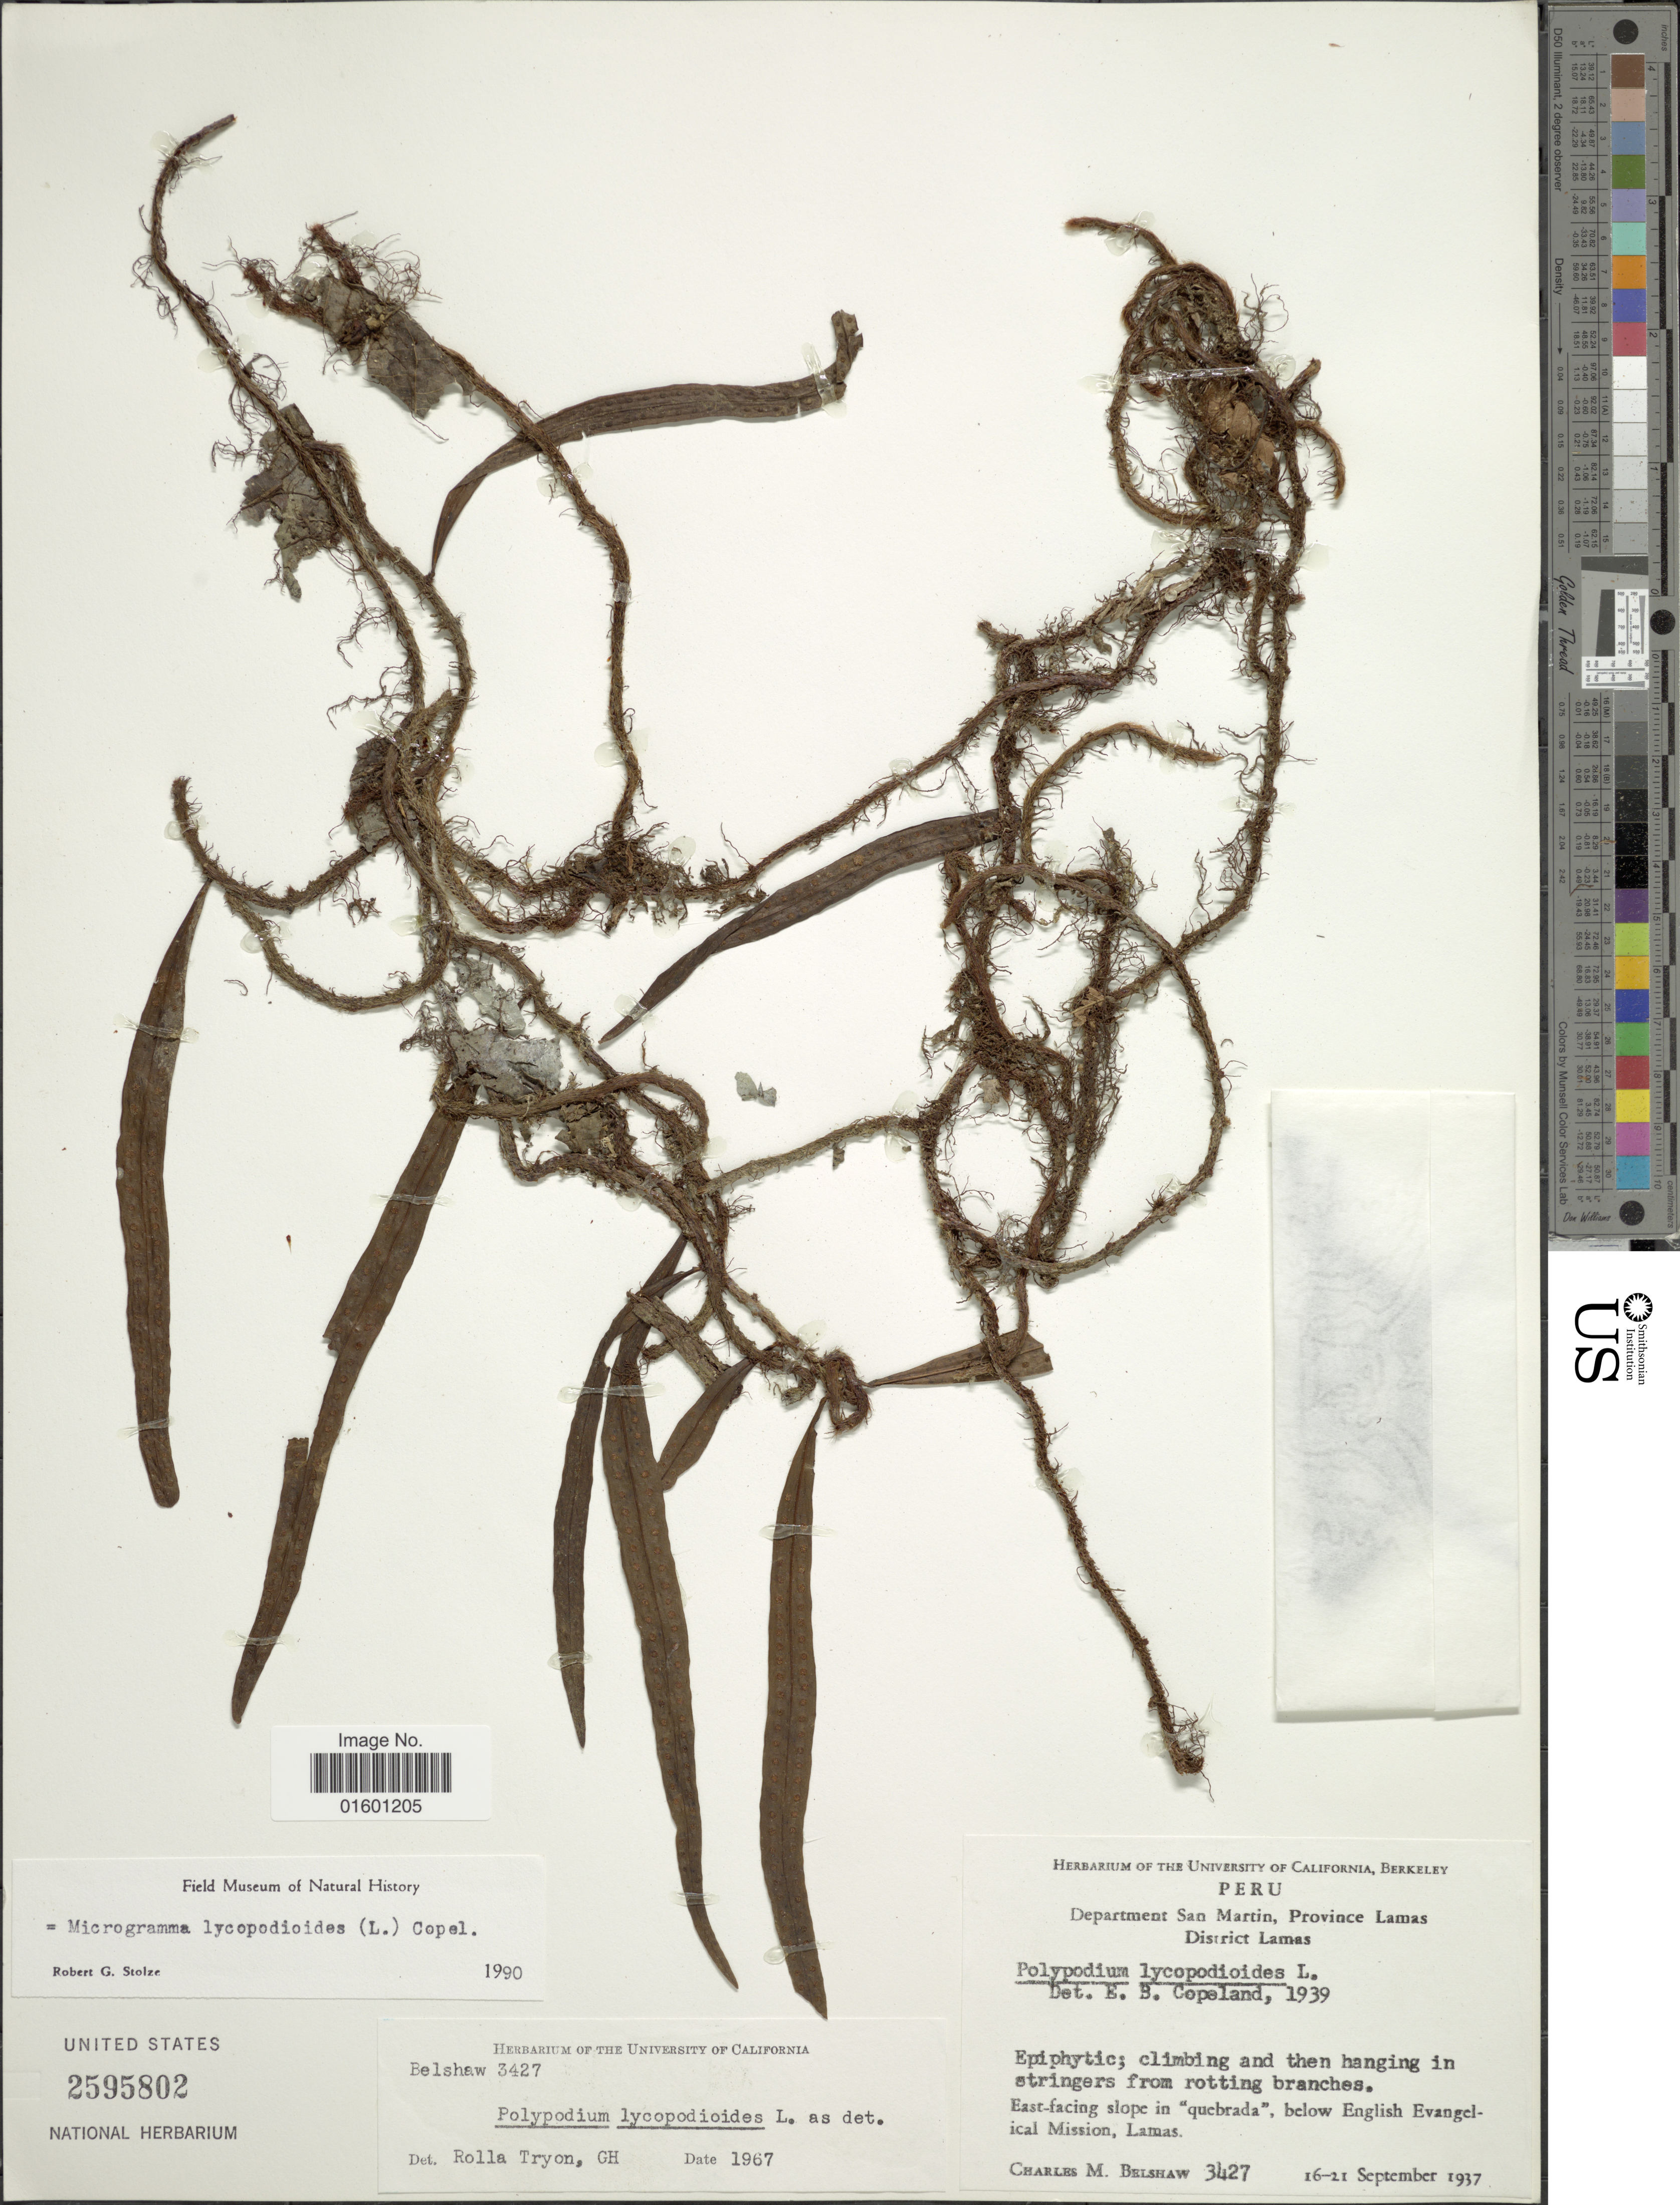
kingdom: Plantae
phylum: Tracheophyta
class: Polypodiopsida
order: Polypodiales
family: Polypodiaceae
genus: Microgramma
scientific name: Microgramma lycopodioides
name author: (L.) Copel.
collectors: C. Shaw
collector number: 3427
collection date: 1937-09-16/1937-09-21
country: Peru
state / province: San Martín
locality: Province Lamas, District Lamas, east facing slope in "quebrada" , below English Evangelical Mission, Lamas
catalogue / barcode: US 2595802